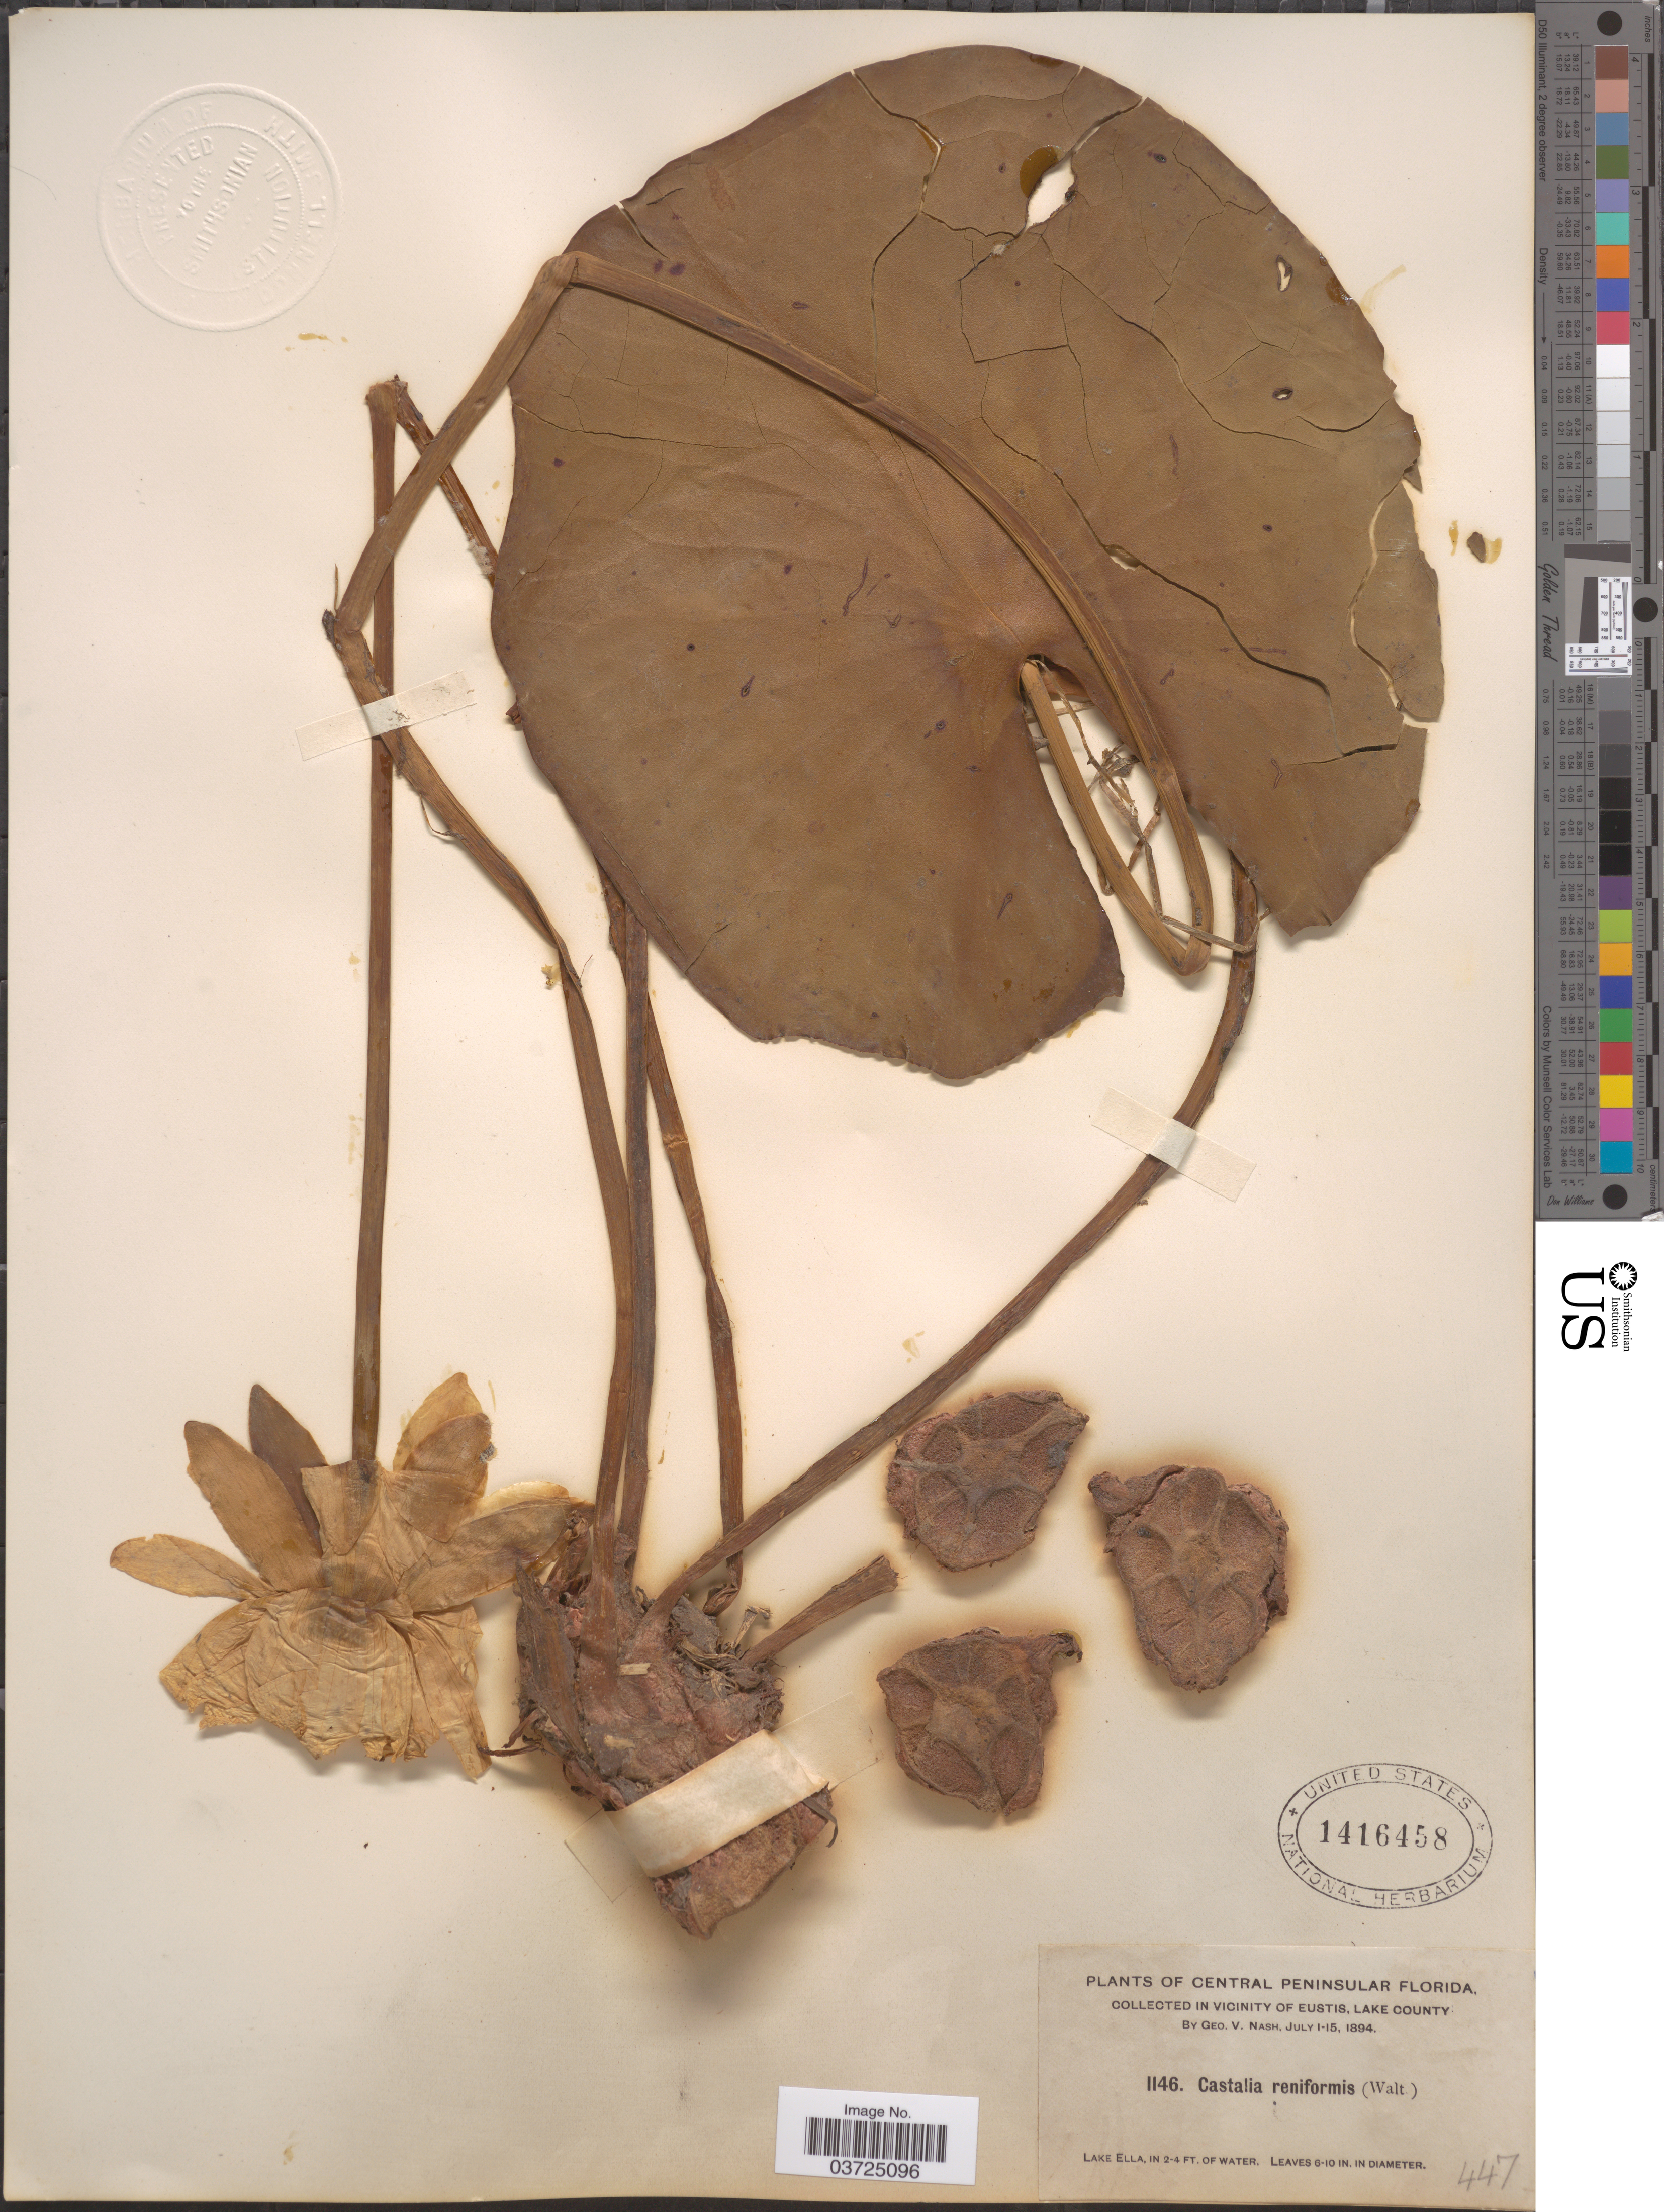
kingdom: Plantae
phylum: Tracheophyta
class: Magnoliopsida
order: Nymphaeales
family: Nymphaeaceae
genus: Nymphaea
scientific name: Nymphaea reniformis Walter, nom. rejic.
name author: Walter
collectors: G. V. Nash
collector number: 1146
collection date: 1894-07-01/1894-07-15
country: United States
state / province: Florida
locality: Central Peninsular Florida. In Vicinity of Eustis, Lake County. Lake Ella.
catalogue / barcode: US 1416458